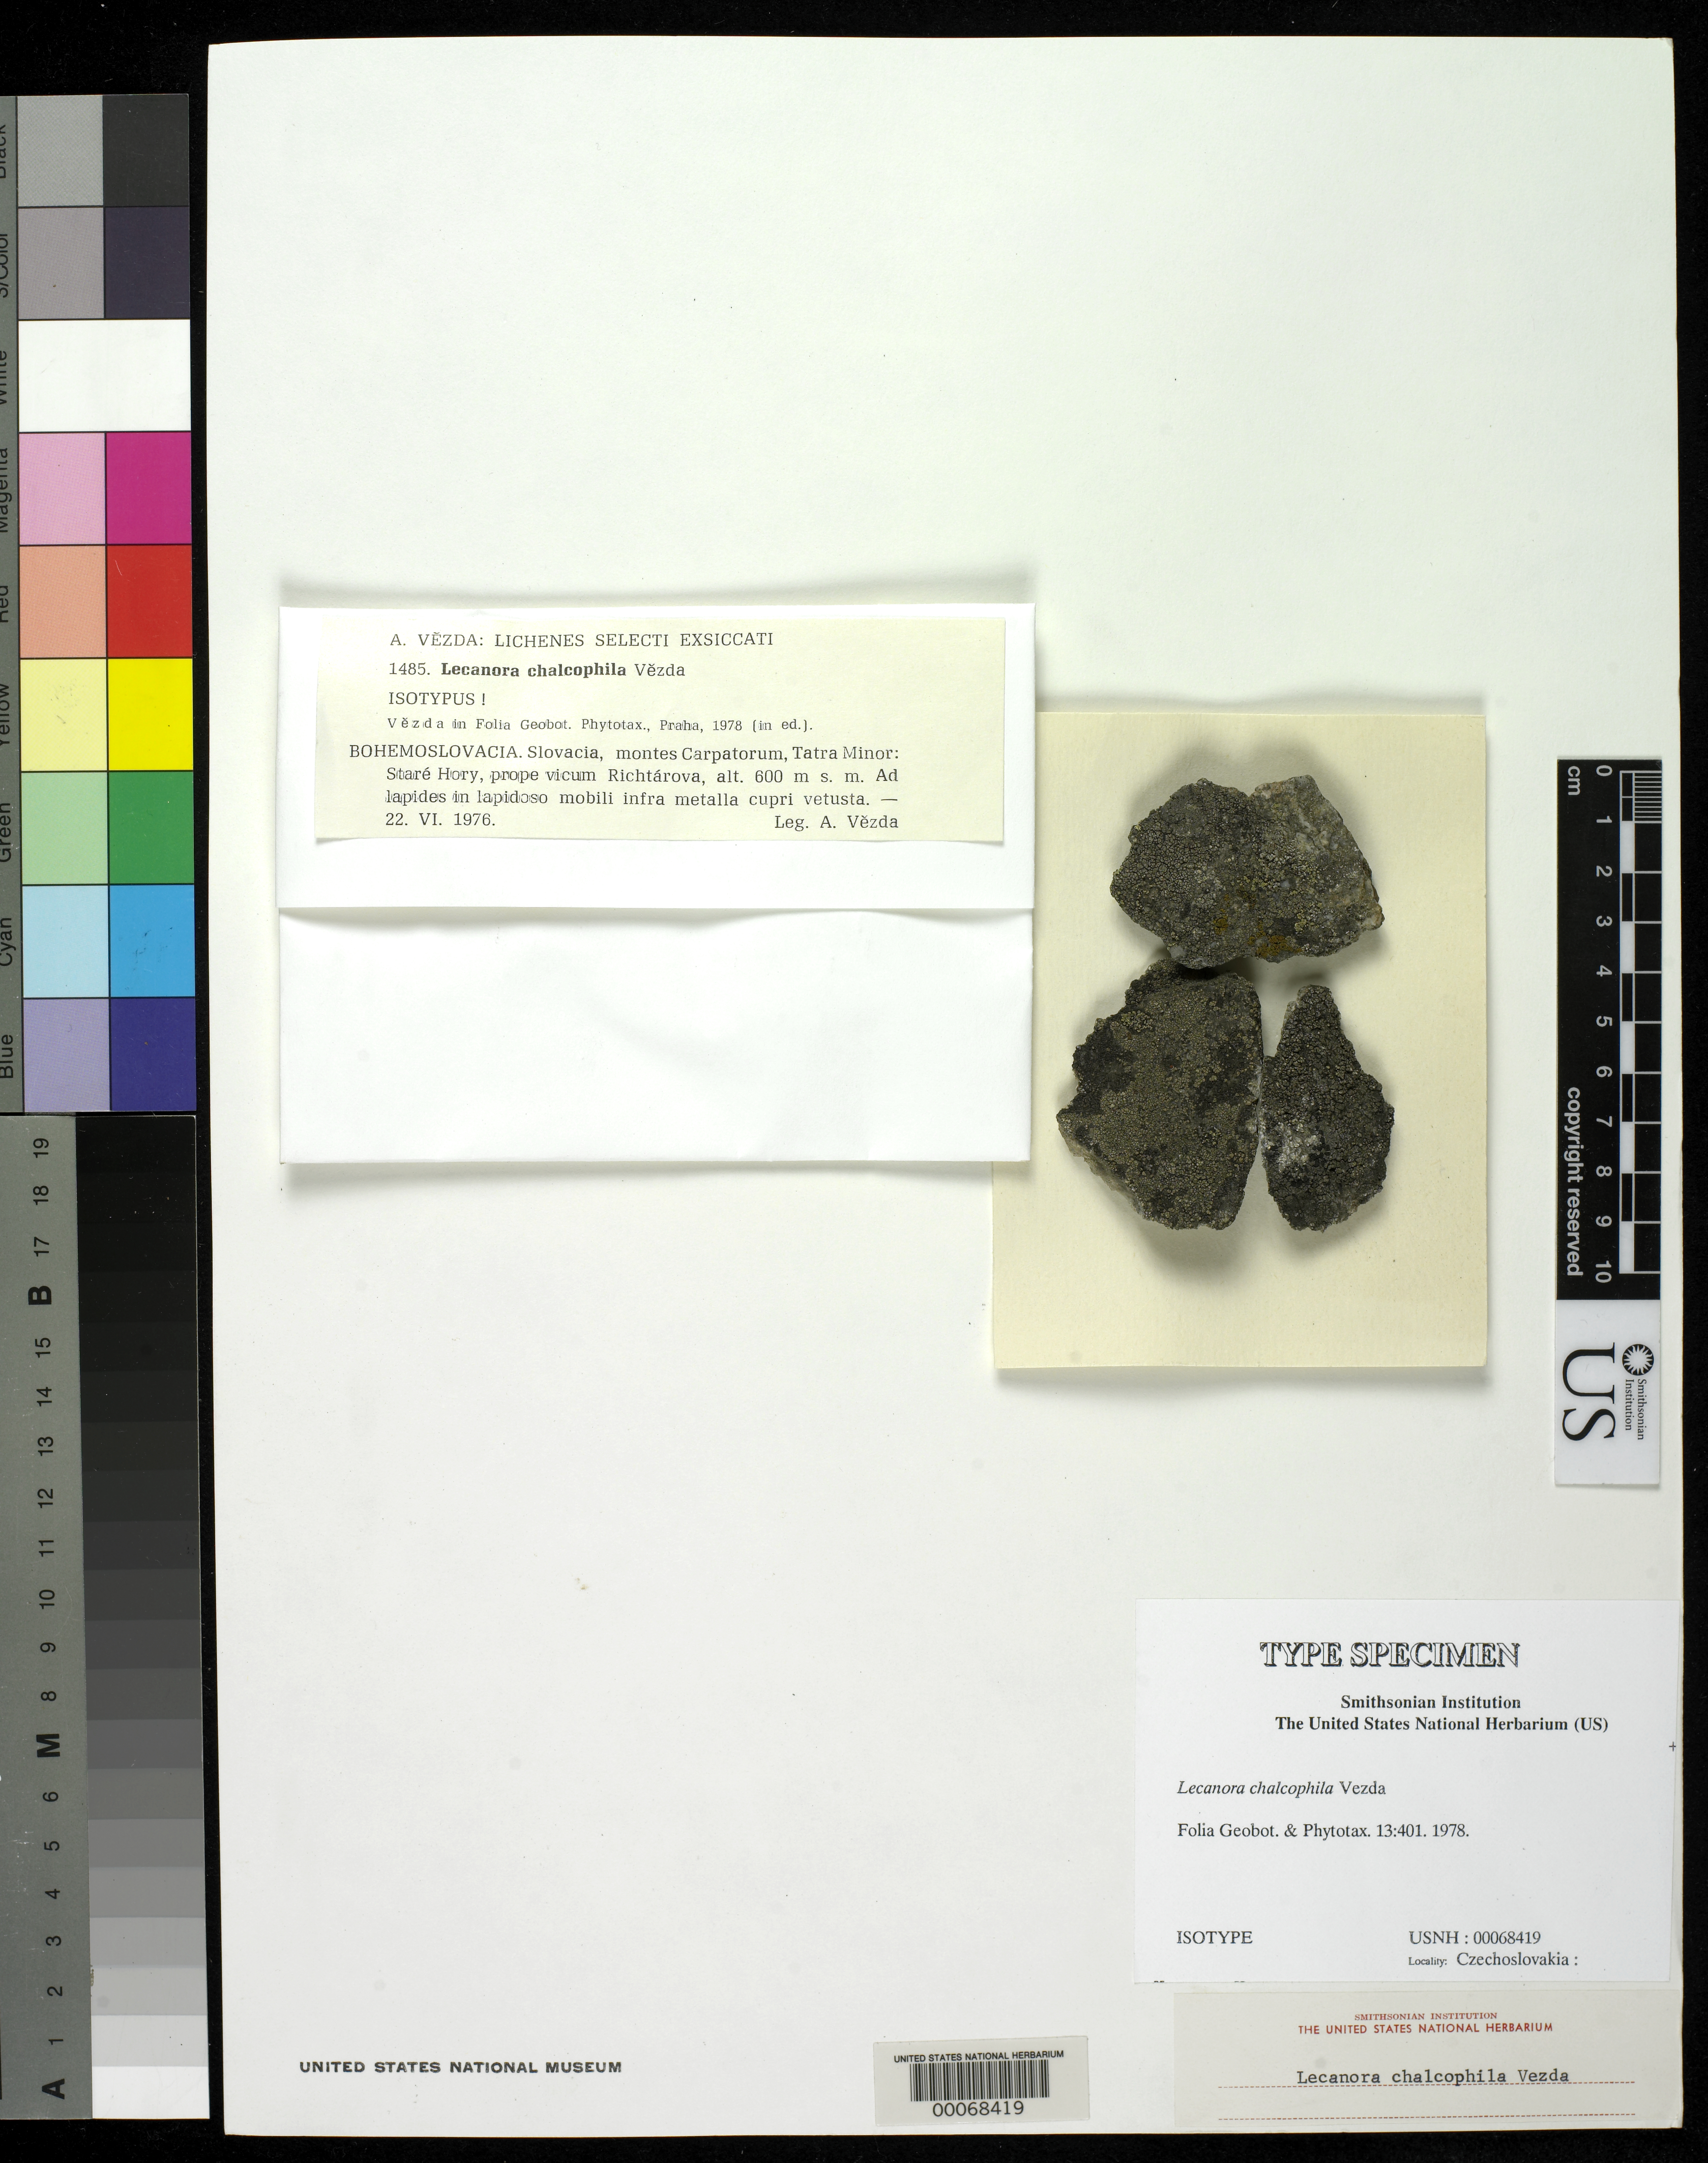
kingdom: Fungi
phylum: Ascomycota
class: Lecanoromycetes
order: Lecanorales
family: Lecanoraceae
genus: Lecanora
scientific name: Lecanora chalcophila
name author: Vezda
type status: Isotype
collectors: A. Vezda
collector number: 1485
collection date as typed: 22 Jun 1976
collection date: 1976-06-22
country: Slovakia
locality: Montes Carpatorum, Tatra Minor, Stare Hory, prope vicum Richtarova. [Carpathian Mountains, (Lesser?) Tatra Mountains, Stare Hory, near village of Richtarova.]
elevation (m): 600